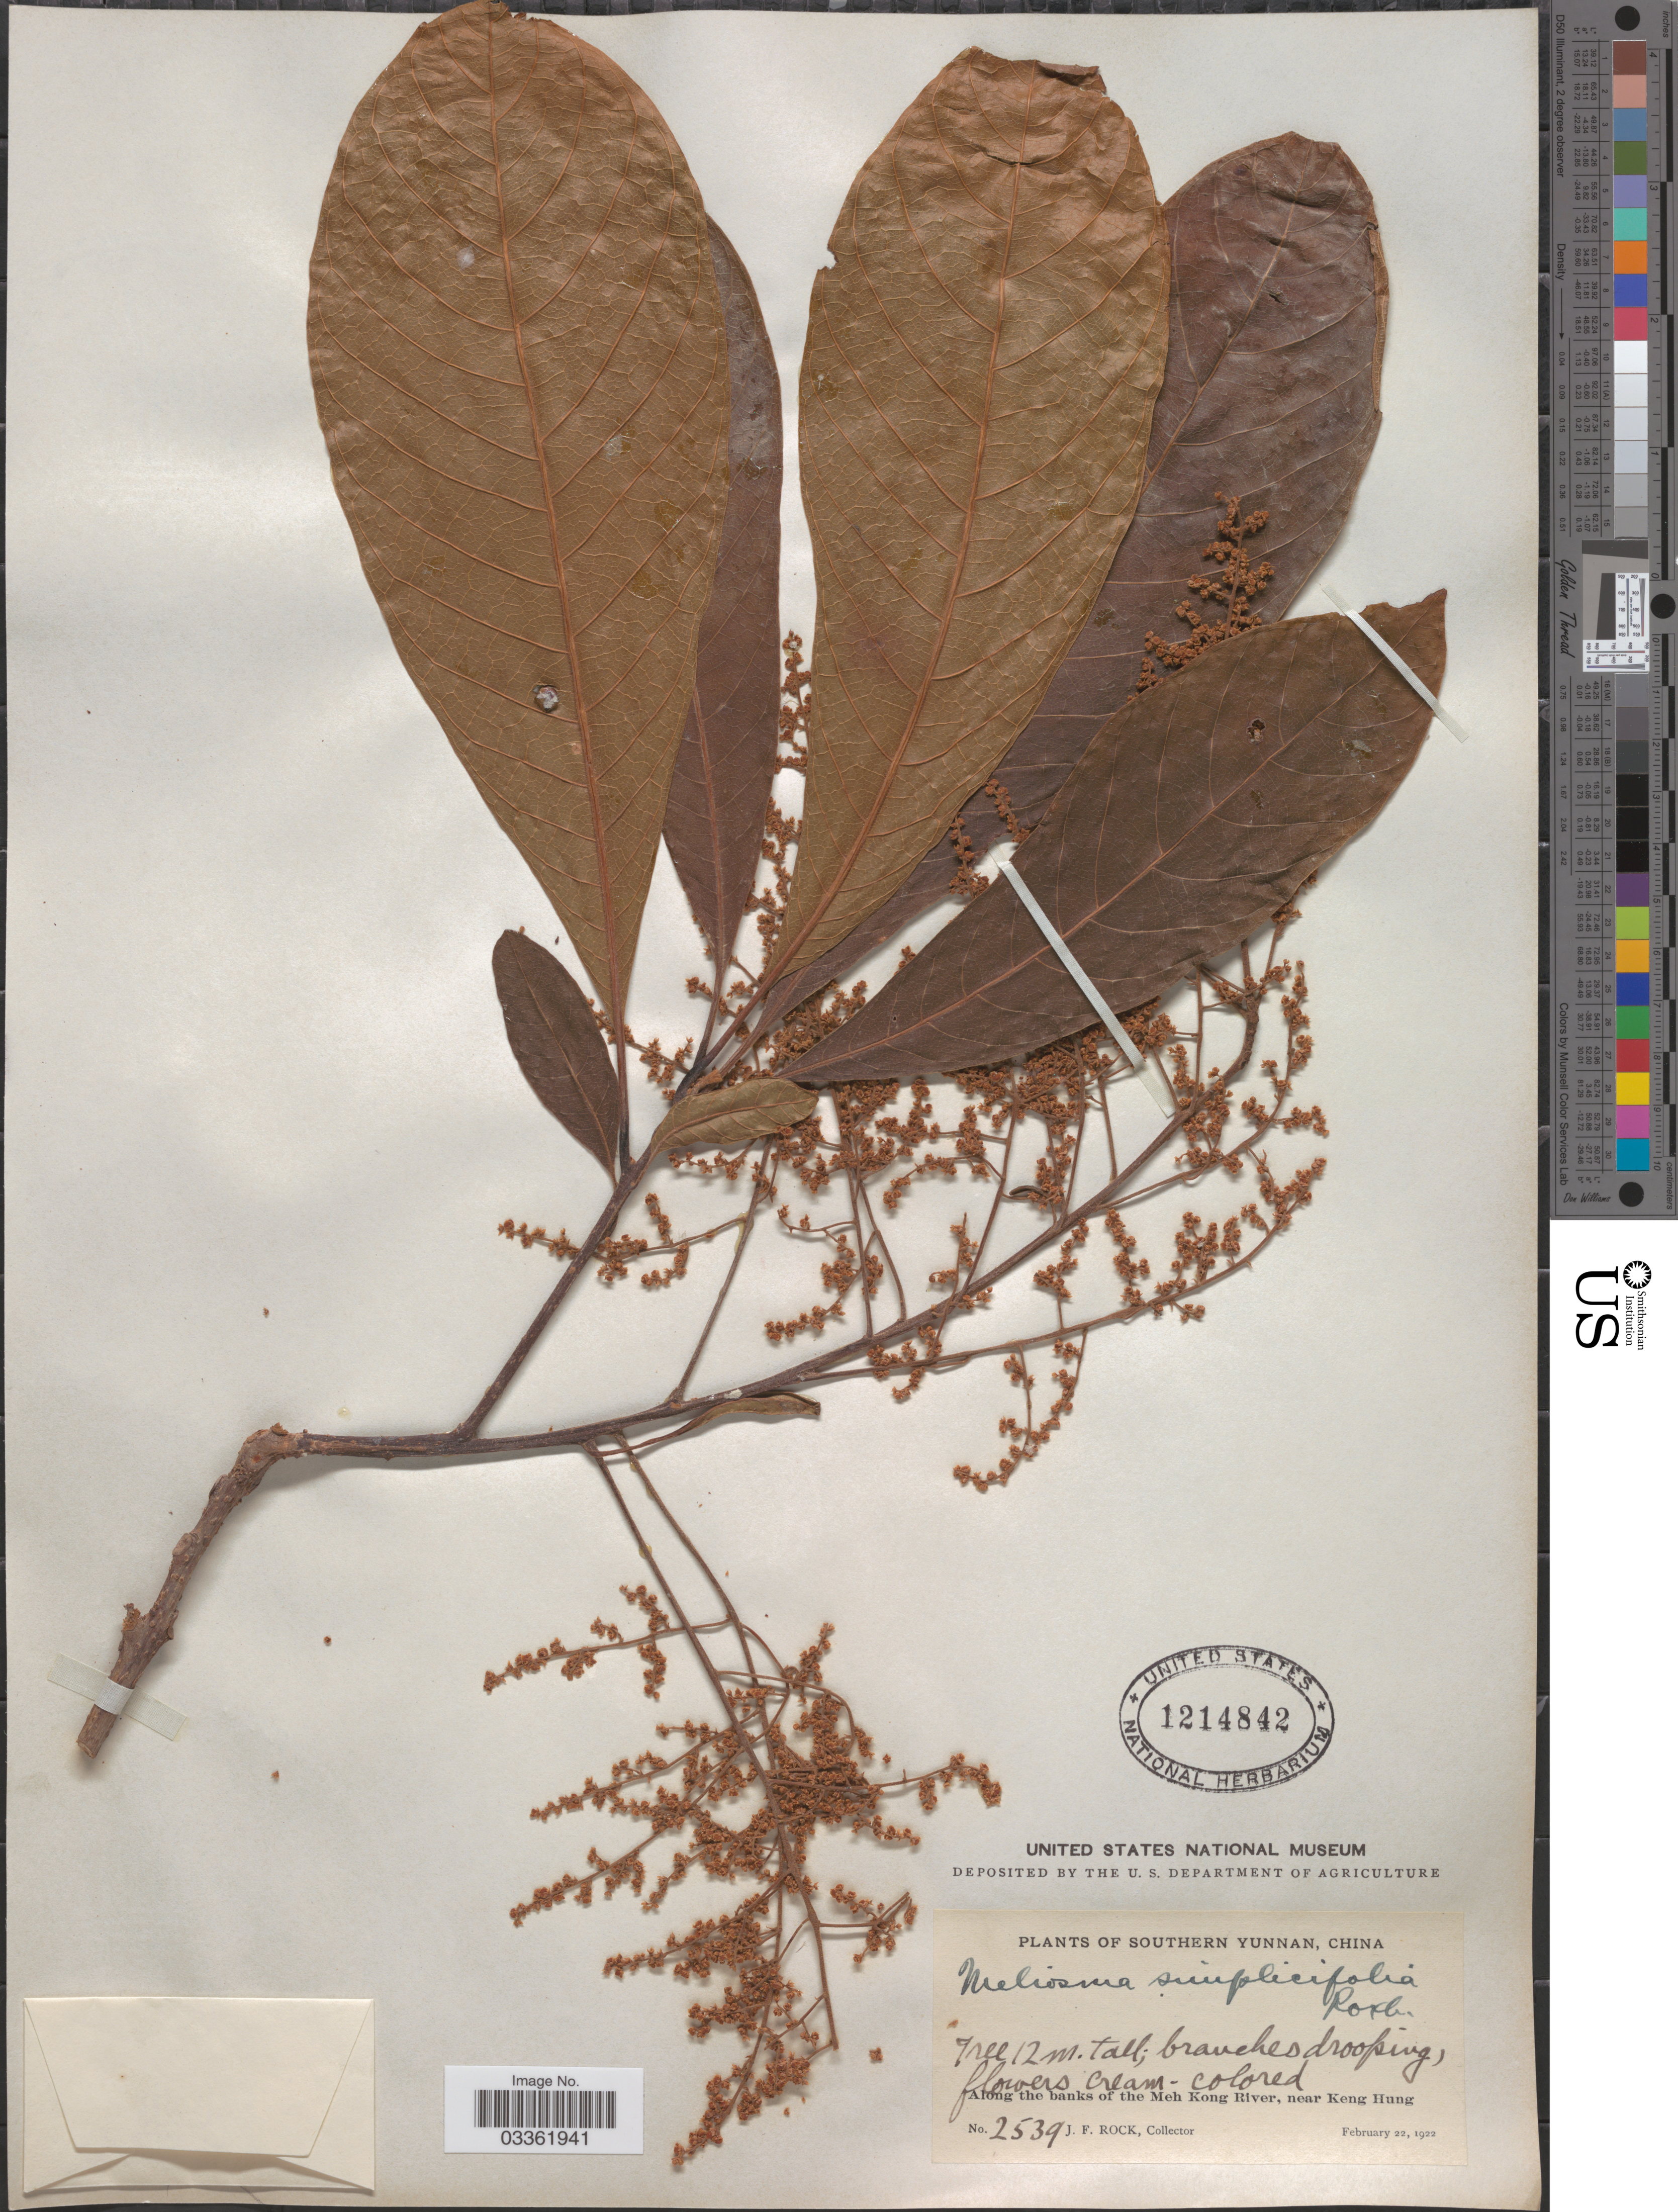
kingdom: Plantae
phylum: Tracheophyta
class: Magnoliopsida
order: Proteales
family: Sabiaceae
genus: Meliosma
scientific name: Meliosma simplicifolia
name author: (Roxb.) Walp.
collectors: J. Rock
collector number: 2539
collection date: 1922-02-22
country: China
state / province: Yunnan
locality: Southern Yunnan, Along the banks of the Meh Kong River, near Keng Hung.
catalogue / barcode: US 1214842